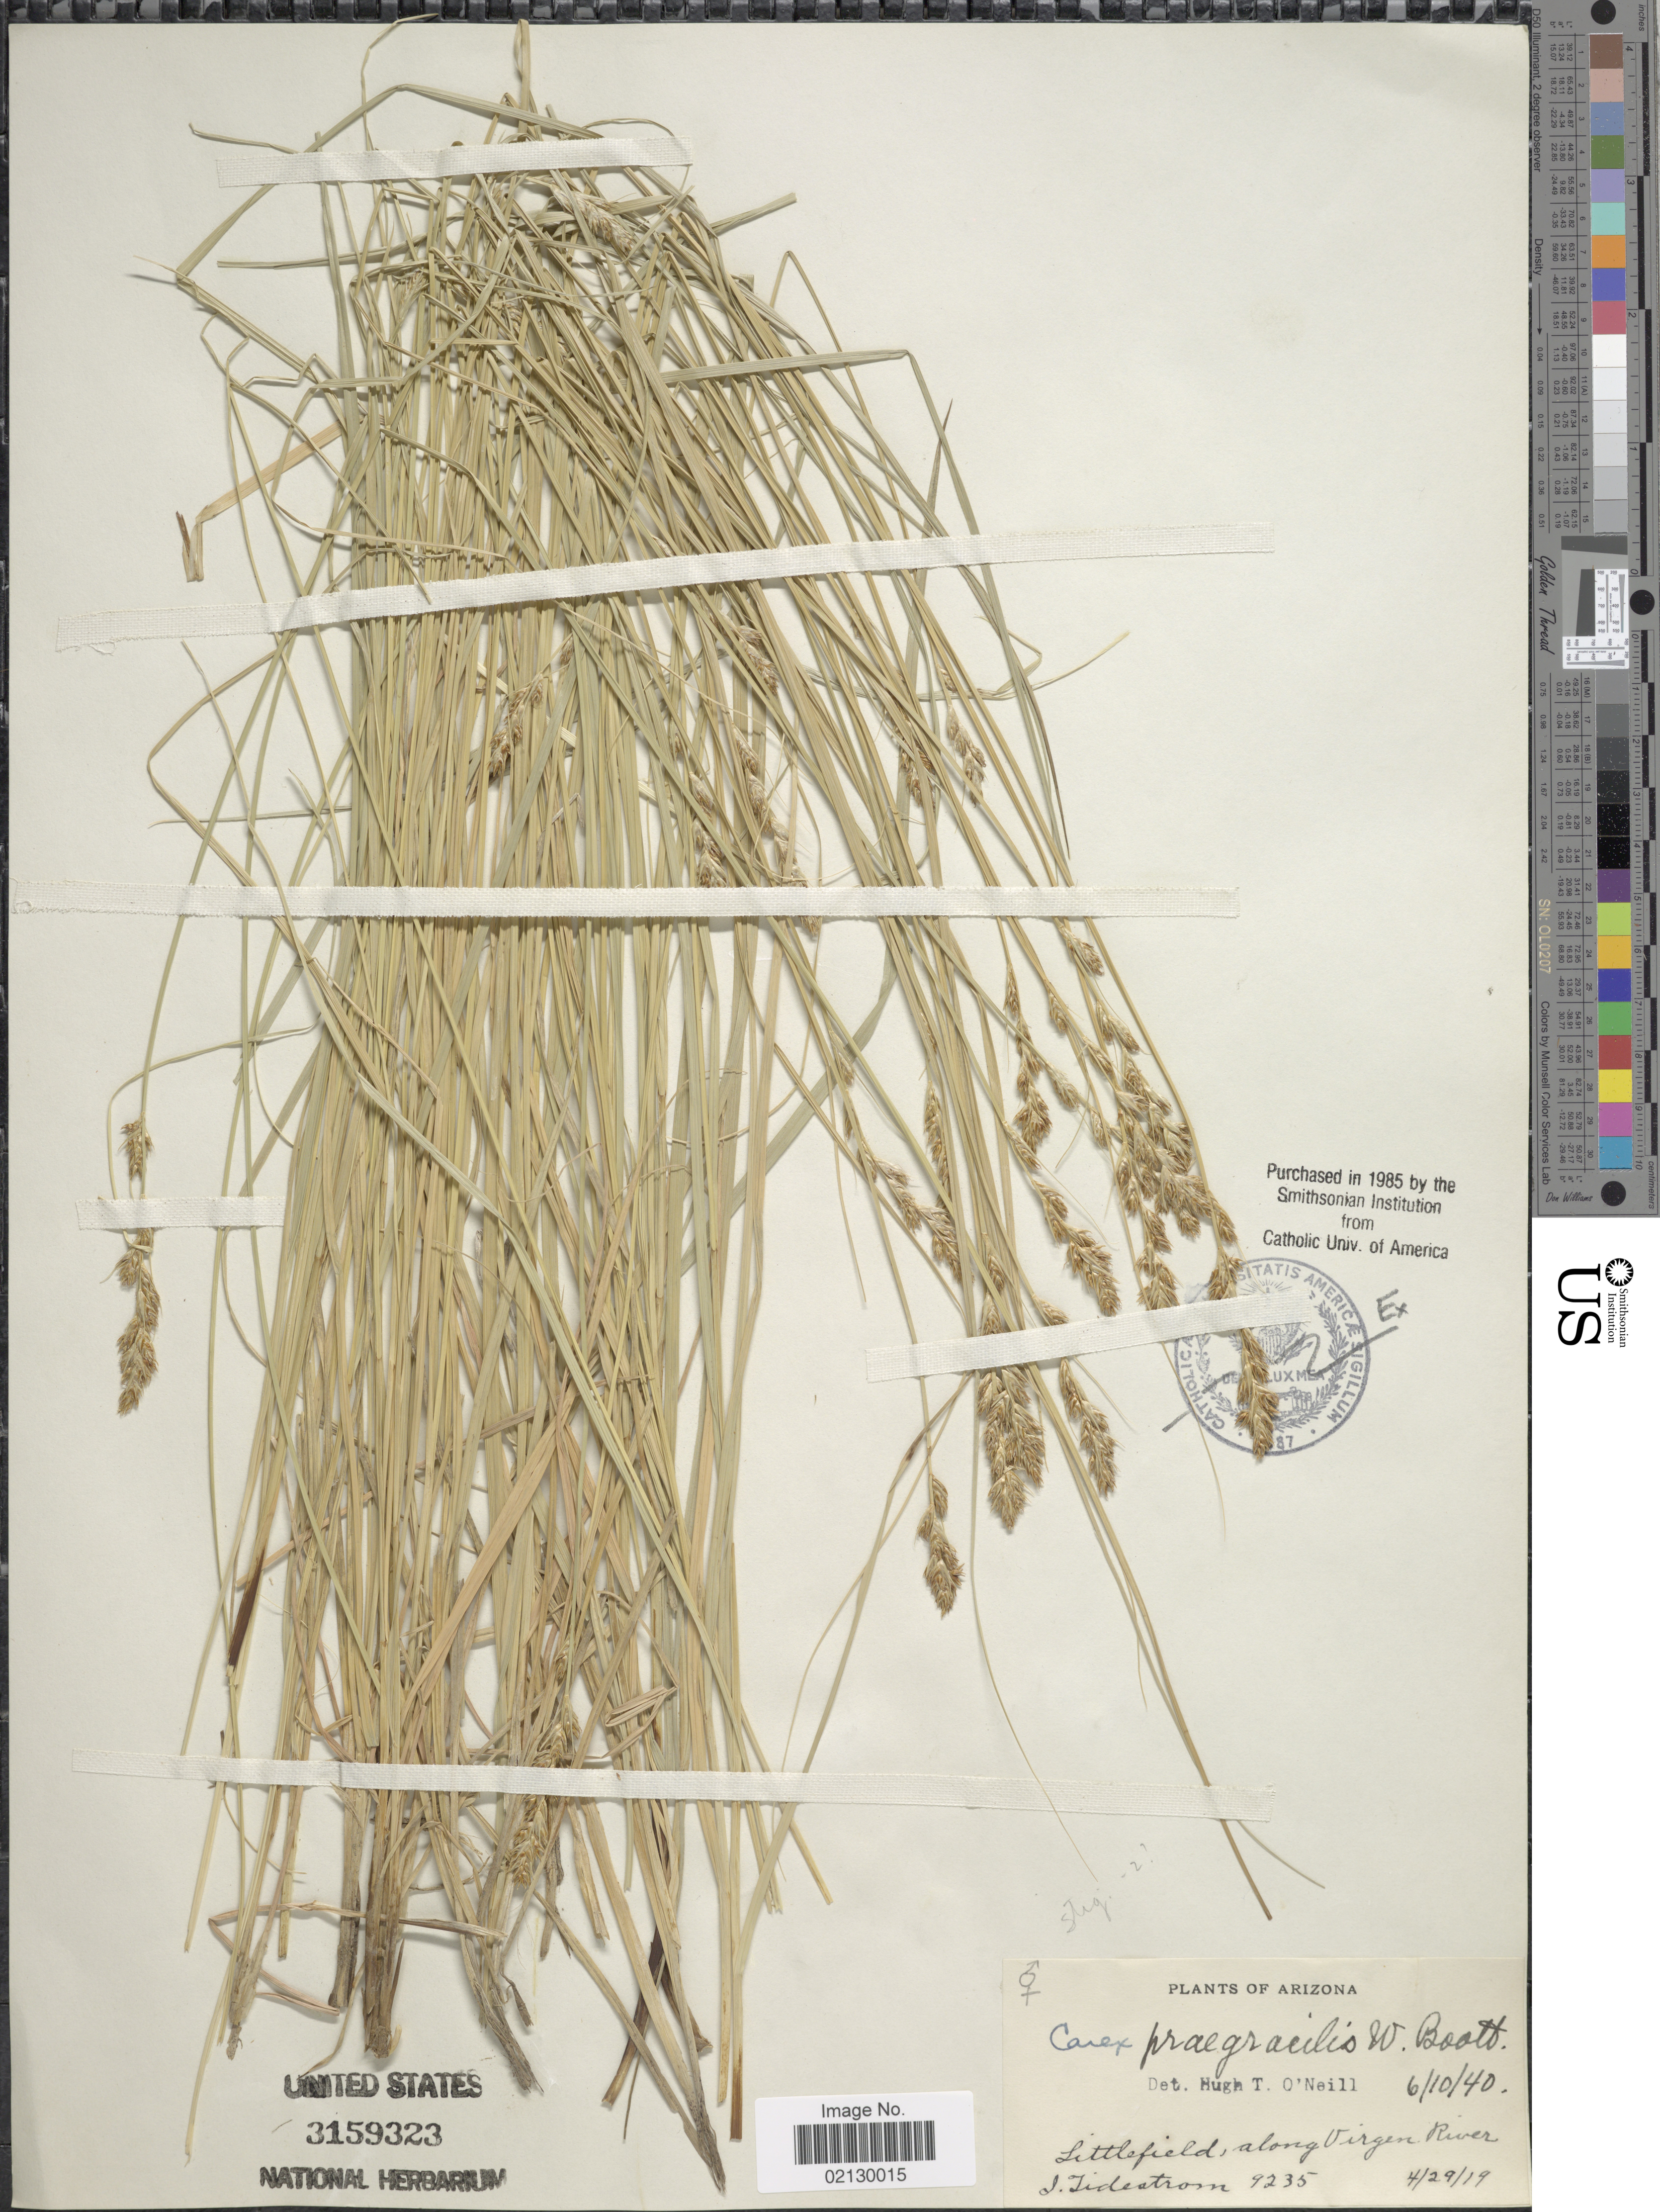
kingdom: Plantae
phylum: Tracheophyta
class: Liliopsida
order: Poales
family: Cyperaceae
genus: Carex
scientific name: Carex praegracilis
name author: W. Boott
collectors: I. F. Tidestrom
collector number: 9235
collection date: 1919-04-29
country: United States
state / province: Arizona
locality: Littlefield along Virgin River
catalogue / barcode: US 3159323